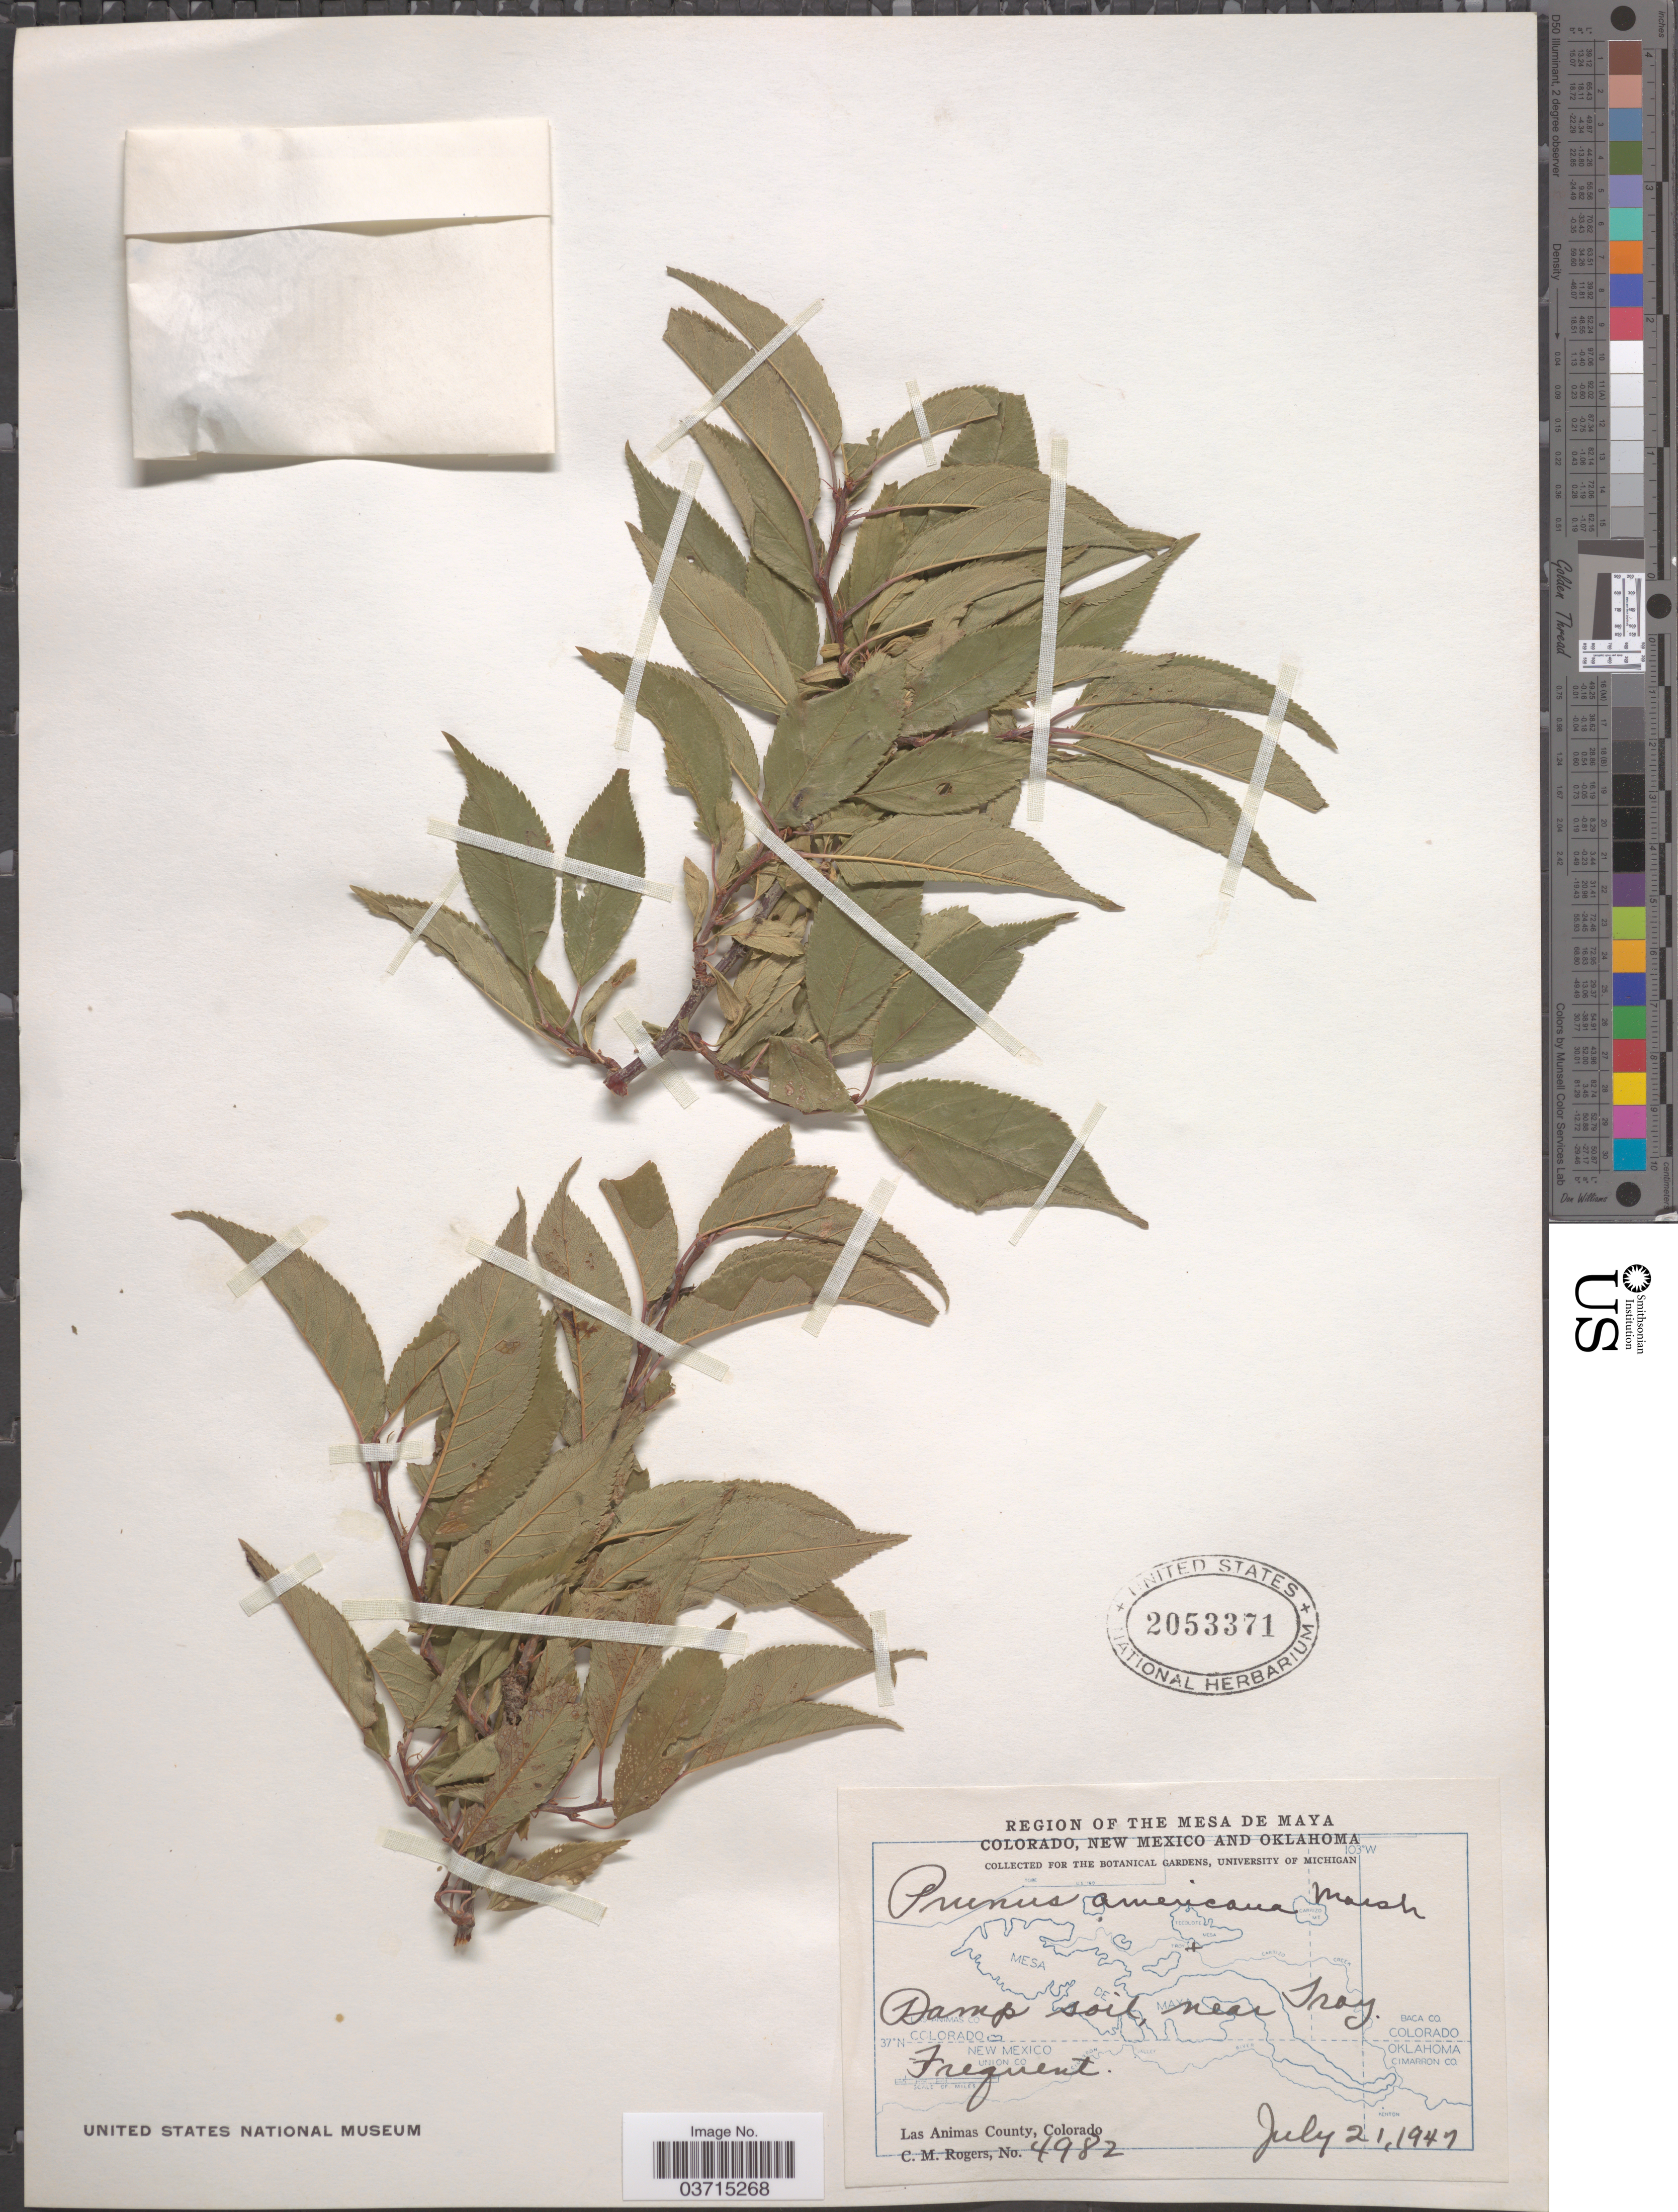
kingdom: Plantae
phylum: Tracheophyta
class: Magnoliopsida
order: Rosales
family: Rosaceae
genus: Prunus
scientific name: Prunus americana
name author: Marshall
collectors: C. M. Rogers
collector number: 4982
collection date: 1947-07-21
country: United States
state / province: Colorado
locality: Region of the Mesa de Maya. Near Troy. Las Animas County.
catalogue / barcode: US 2053371